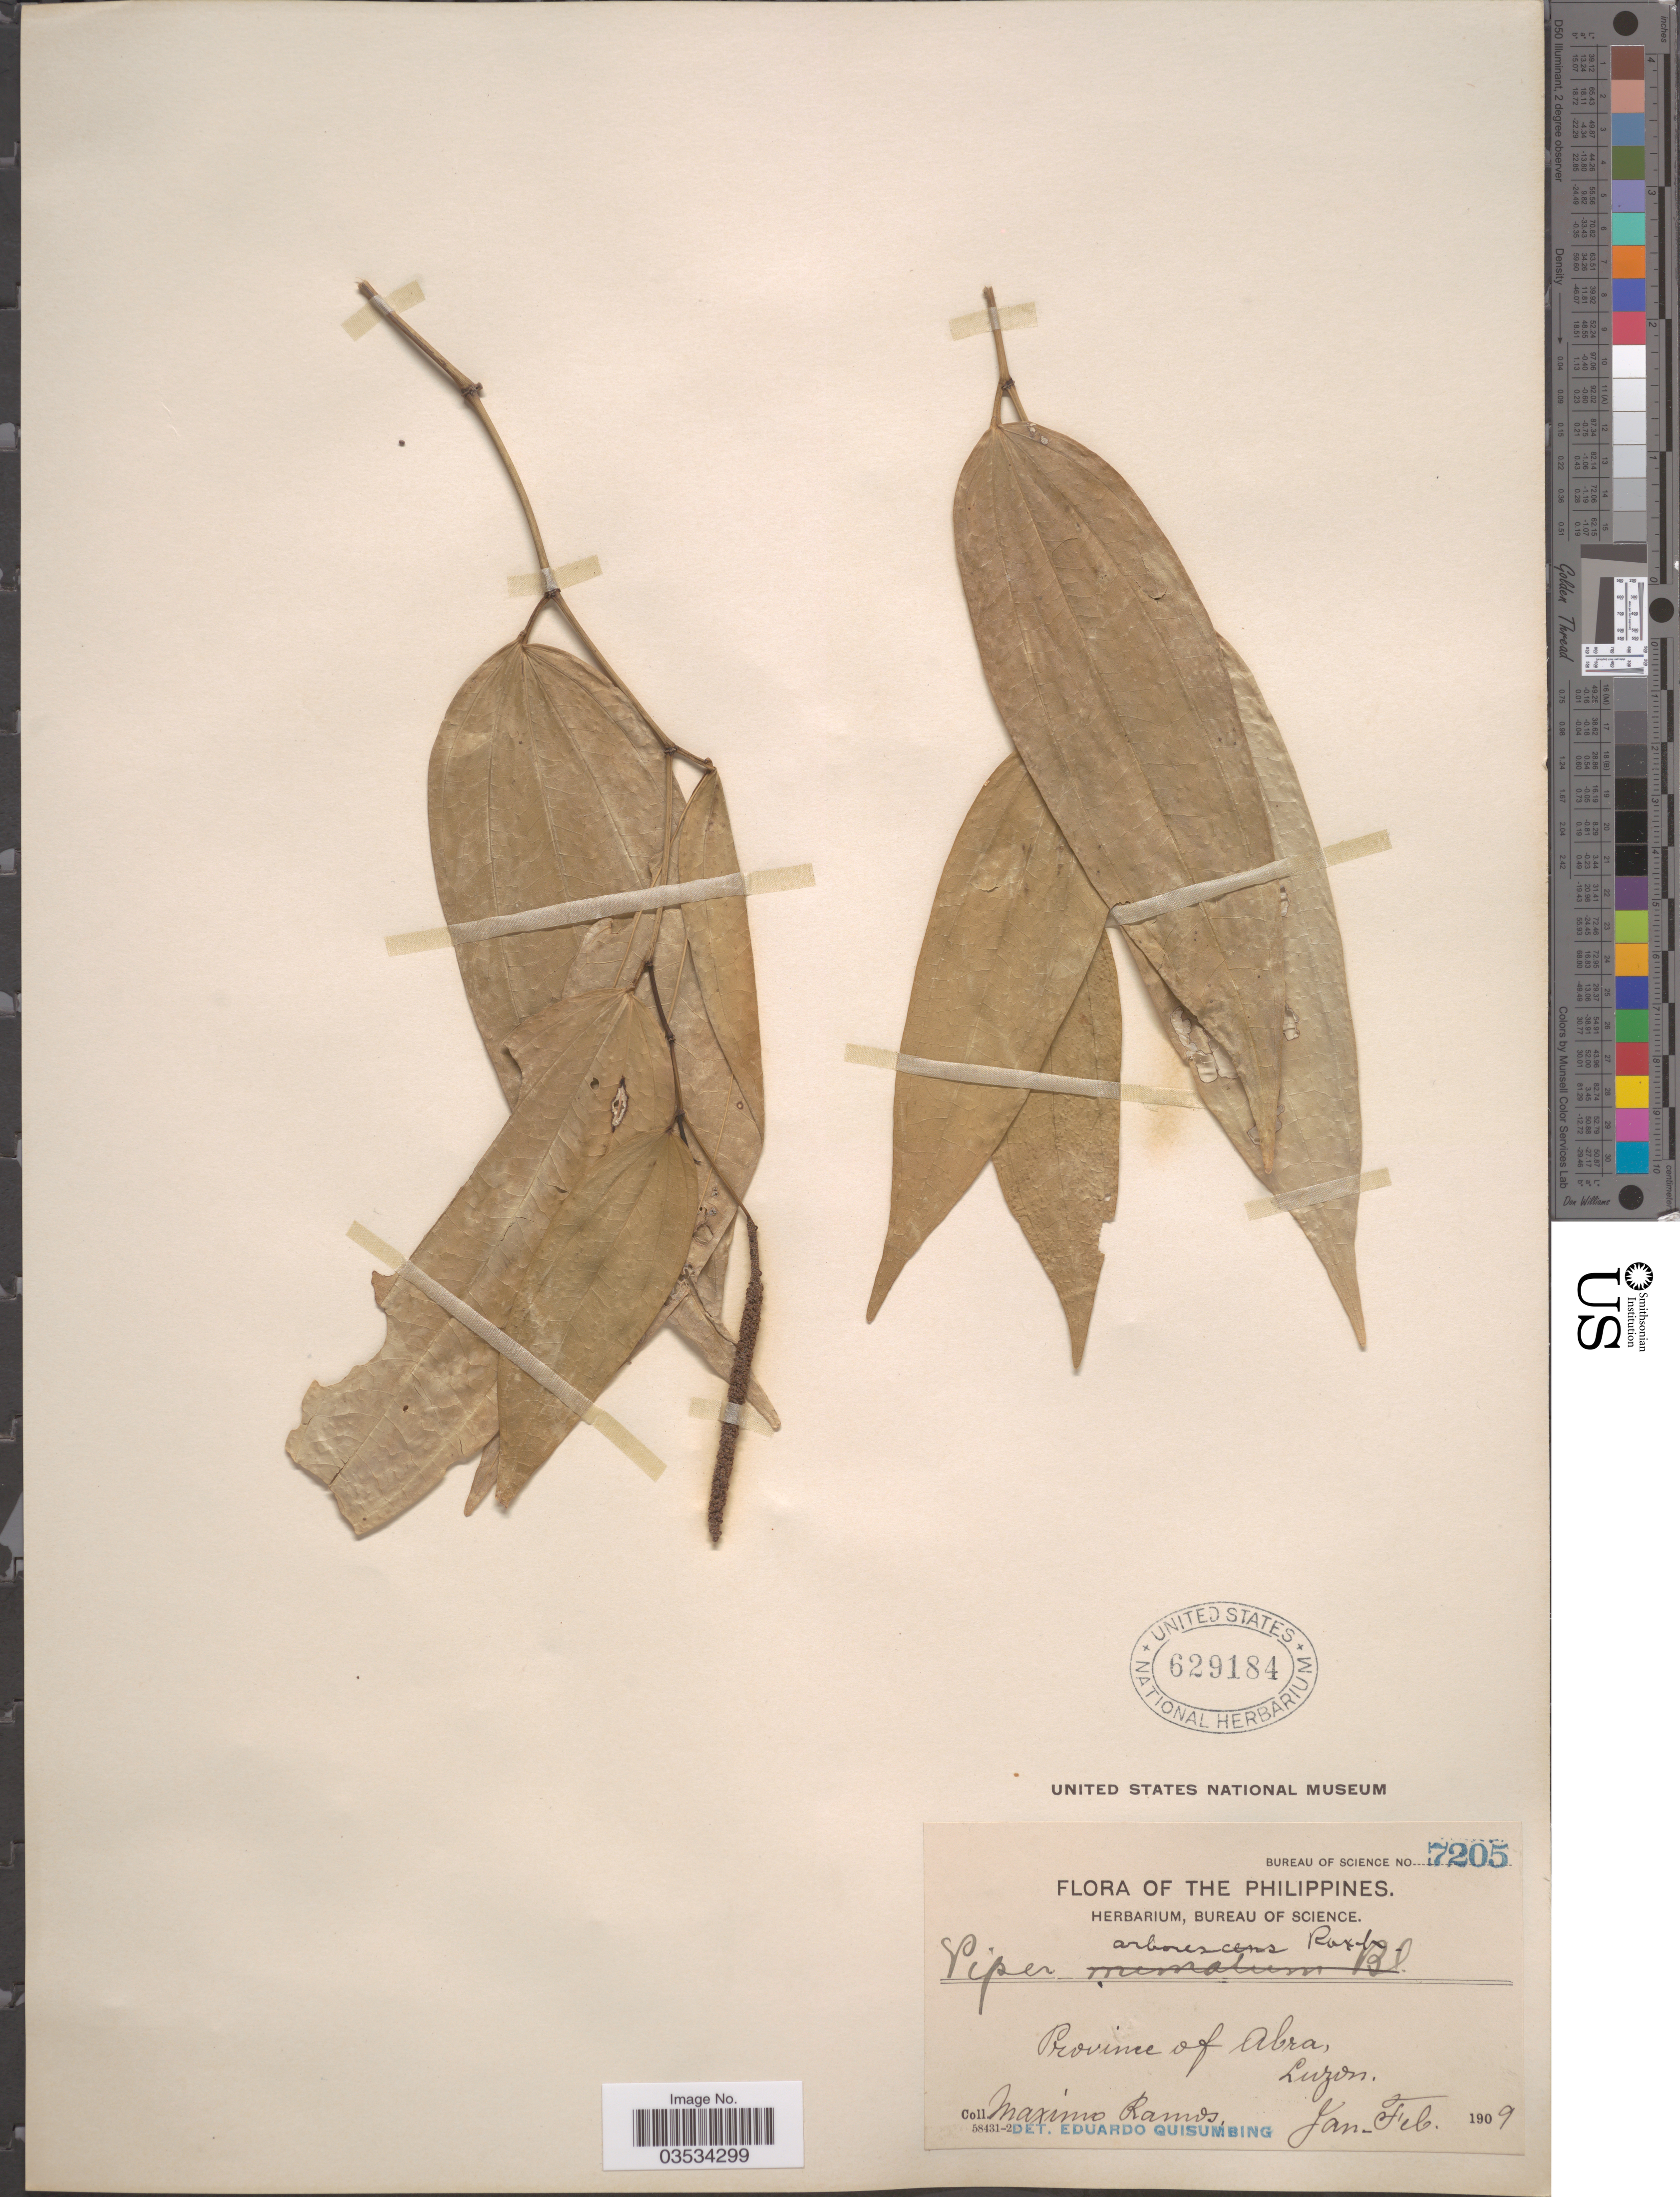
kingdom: Plantae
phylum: Tracheophyta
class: Magnoliopsida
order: Piperales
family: Piperaceae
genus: Piper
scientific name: Piper arborescens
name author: Roxb.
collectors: M. Ramos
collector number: Bureau of Science 7205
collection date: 1909-01/1909-02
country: Philippines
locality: Province of Abra, Luzon.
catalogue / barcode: US 629184